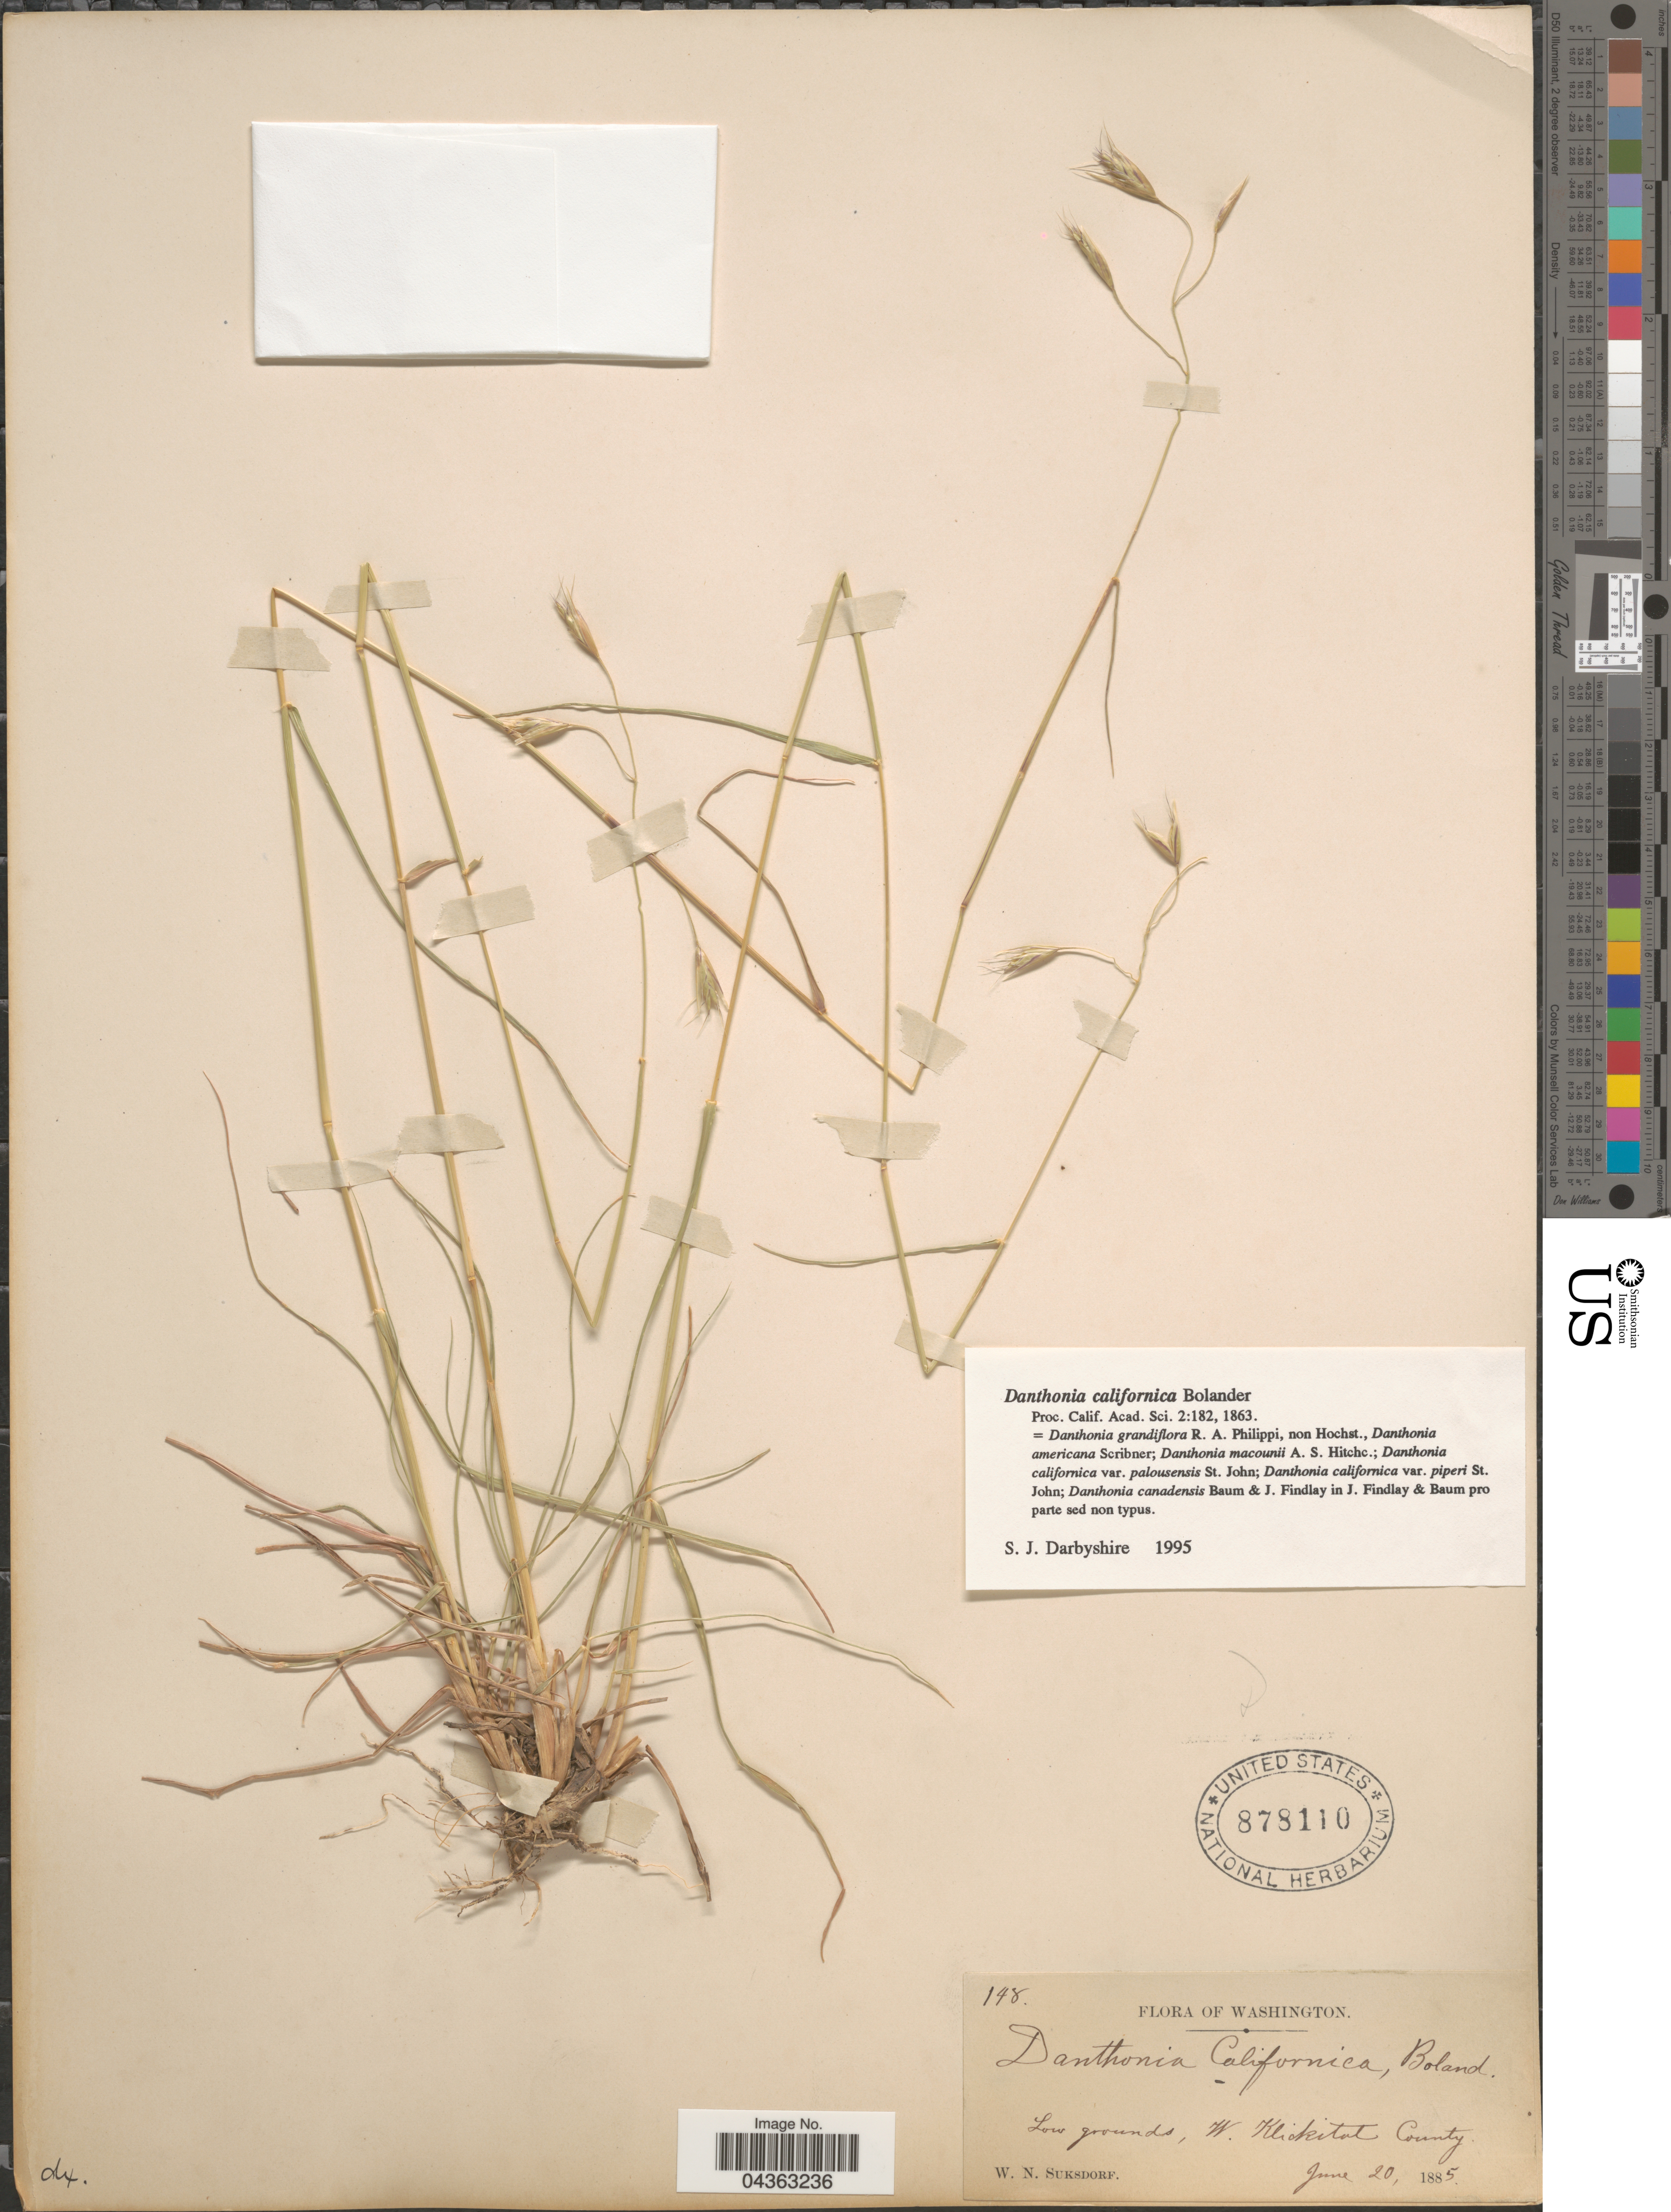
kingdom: Plantae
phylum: Tracheophyta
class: Liliopsida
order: Poales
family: Poaceae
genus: Danthonia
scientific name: Danthonia californica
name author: Bol.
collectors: W. N. Suksdorf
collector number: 148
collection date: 1885-06-20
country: United States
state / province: Washington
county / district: Klickitat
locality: Low grounds, W. Klickitat County.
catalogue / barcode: US 878110